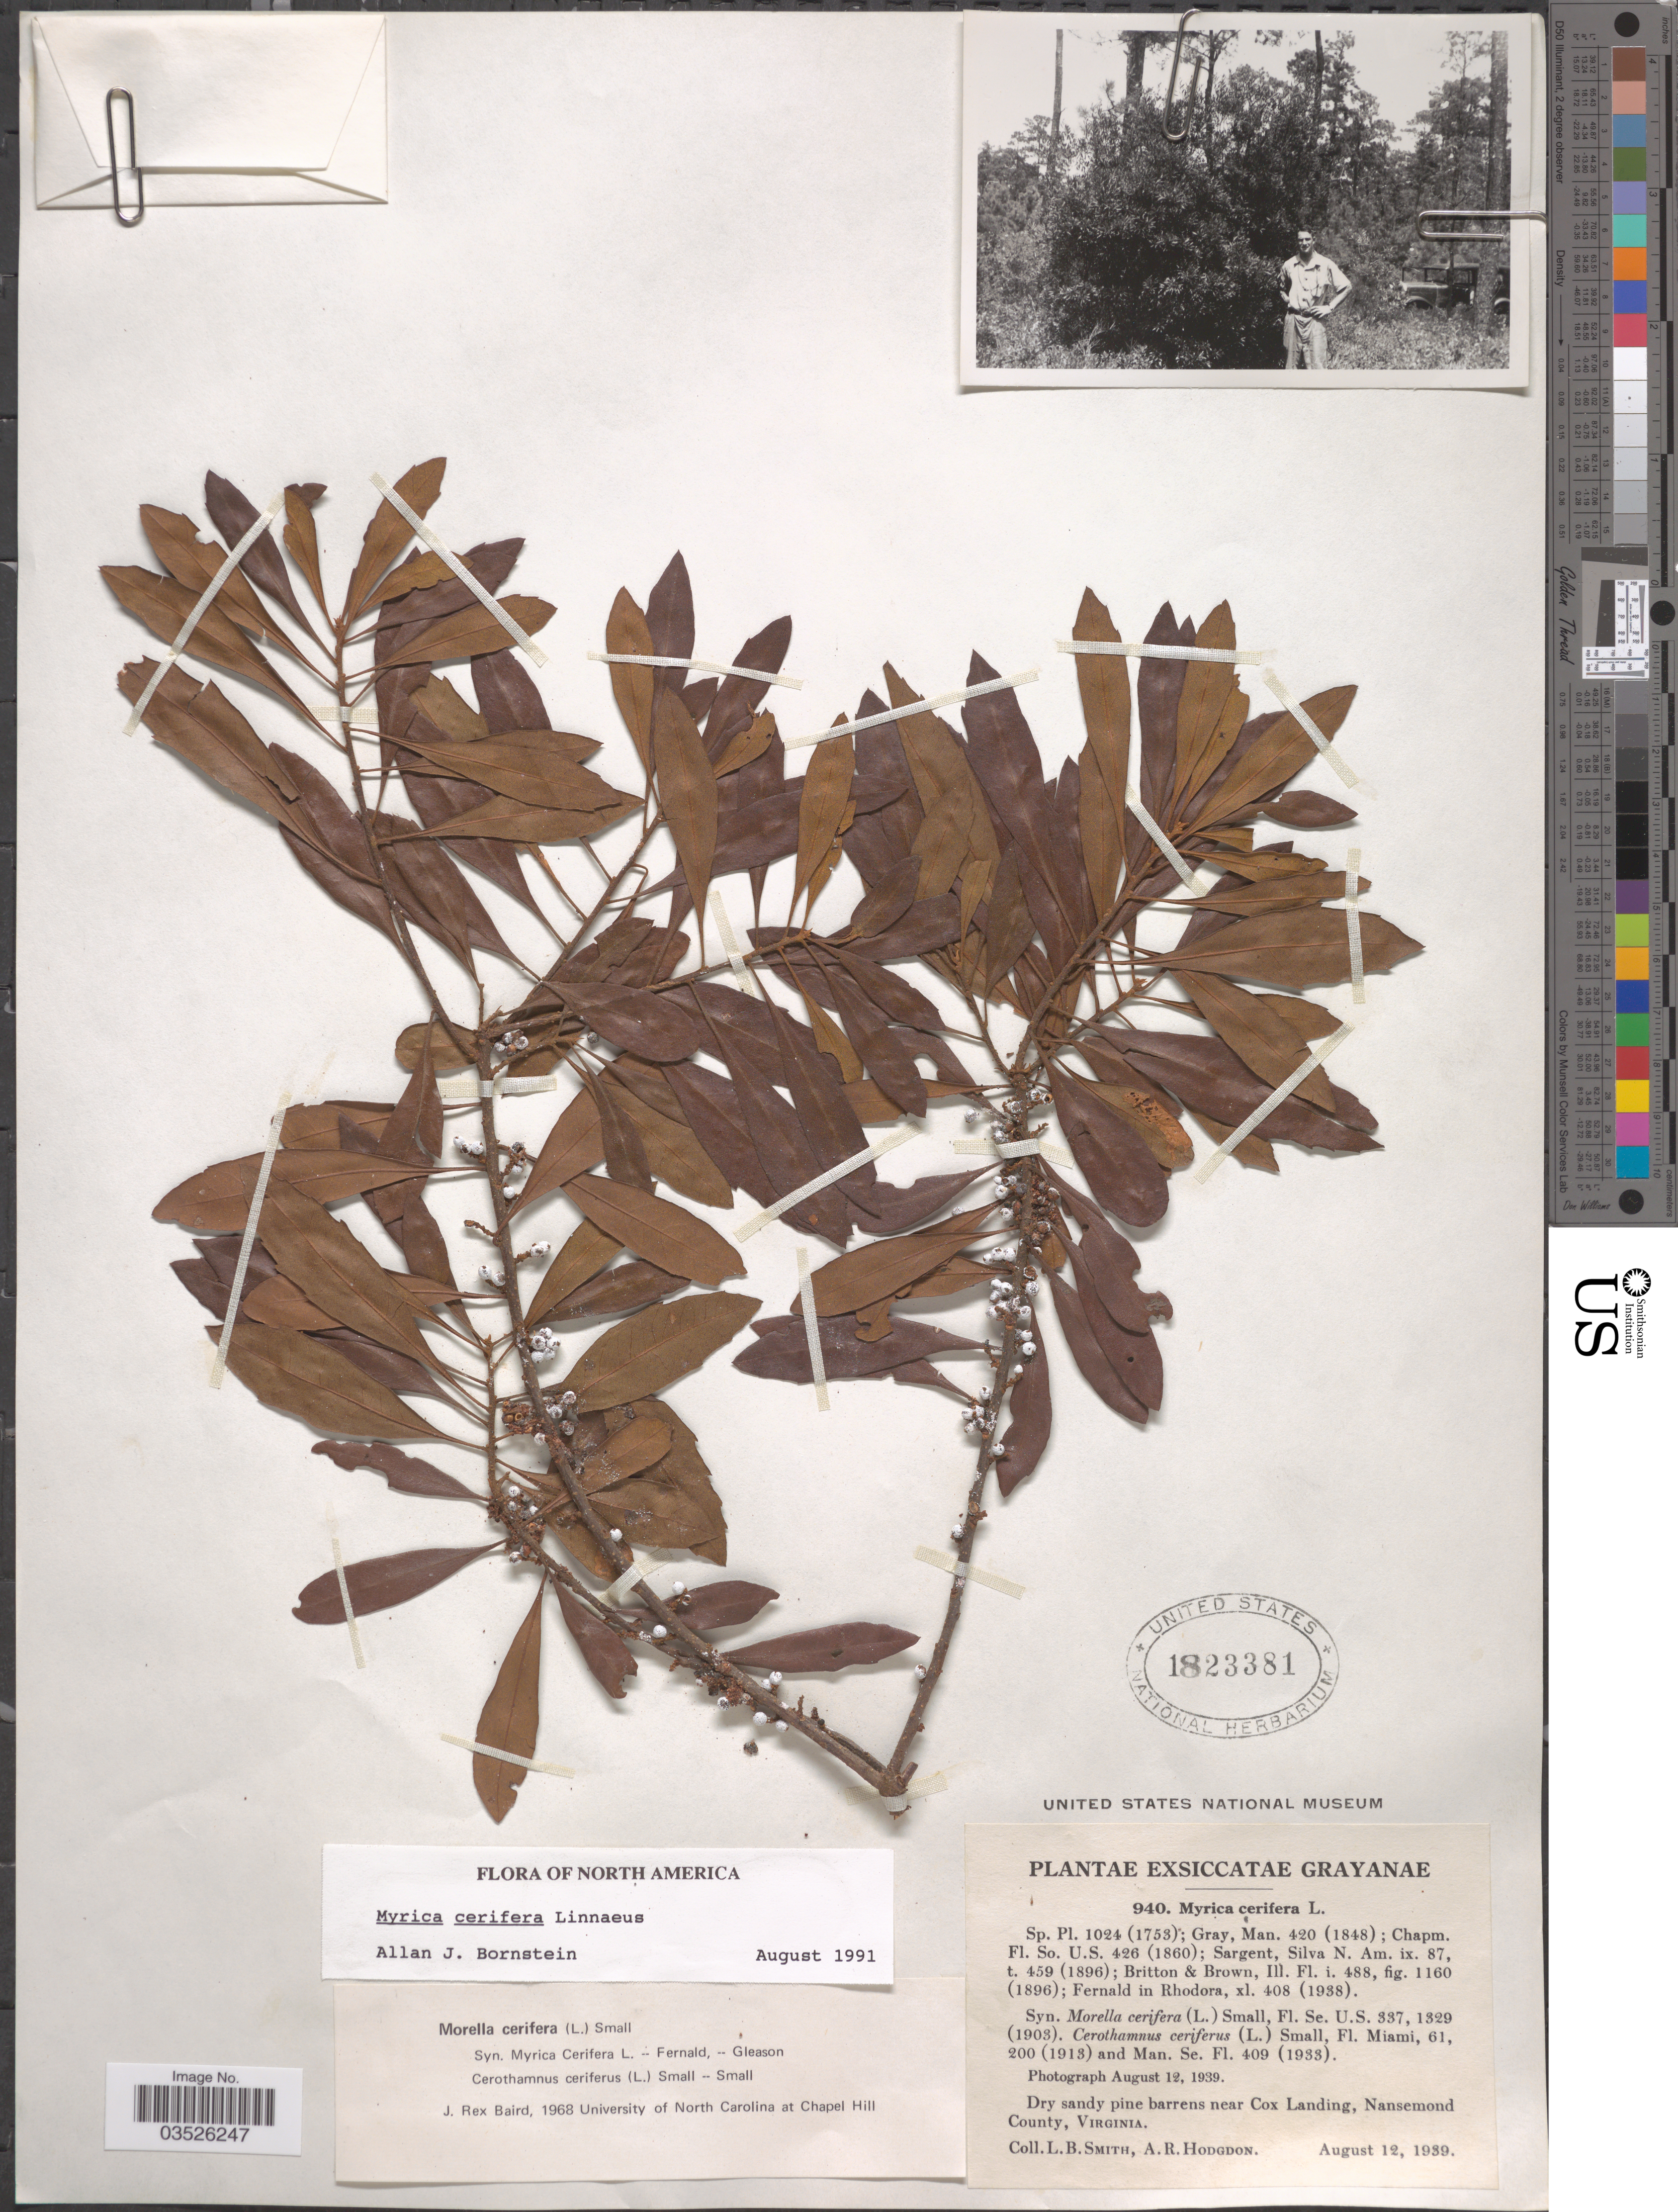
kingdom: Plantae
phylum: Tracheophyta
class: Magnoliopsida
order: Fagales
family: Myricaceae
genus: Morella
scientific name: Morella cerifera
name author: (L.) Small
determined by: Baird, James Rex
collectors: L. Smith & A. R. Hodgdon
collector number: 940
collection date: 1939-08-12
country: United States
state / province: Virginia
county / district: City of Suffolk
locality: Dry sandy pine barrens near Cox Landing, Nansemond County.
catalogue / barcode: US 1823381